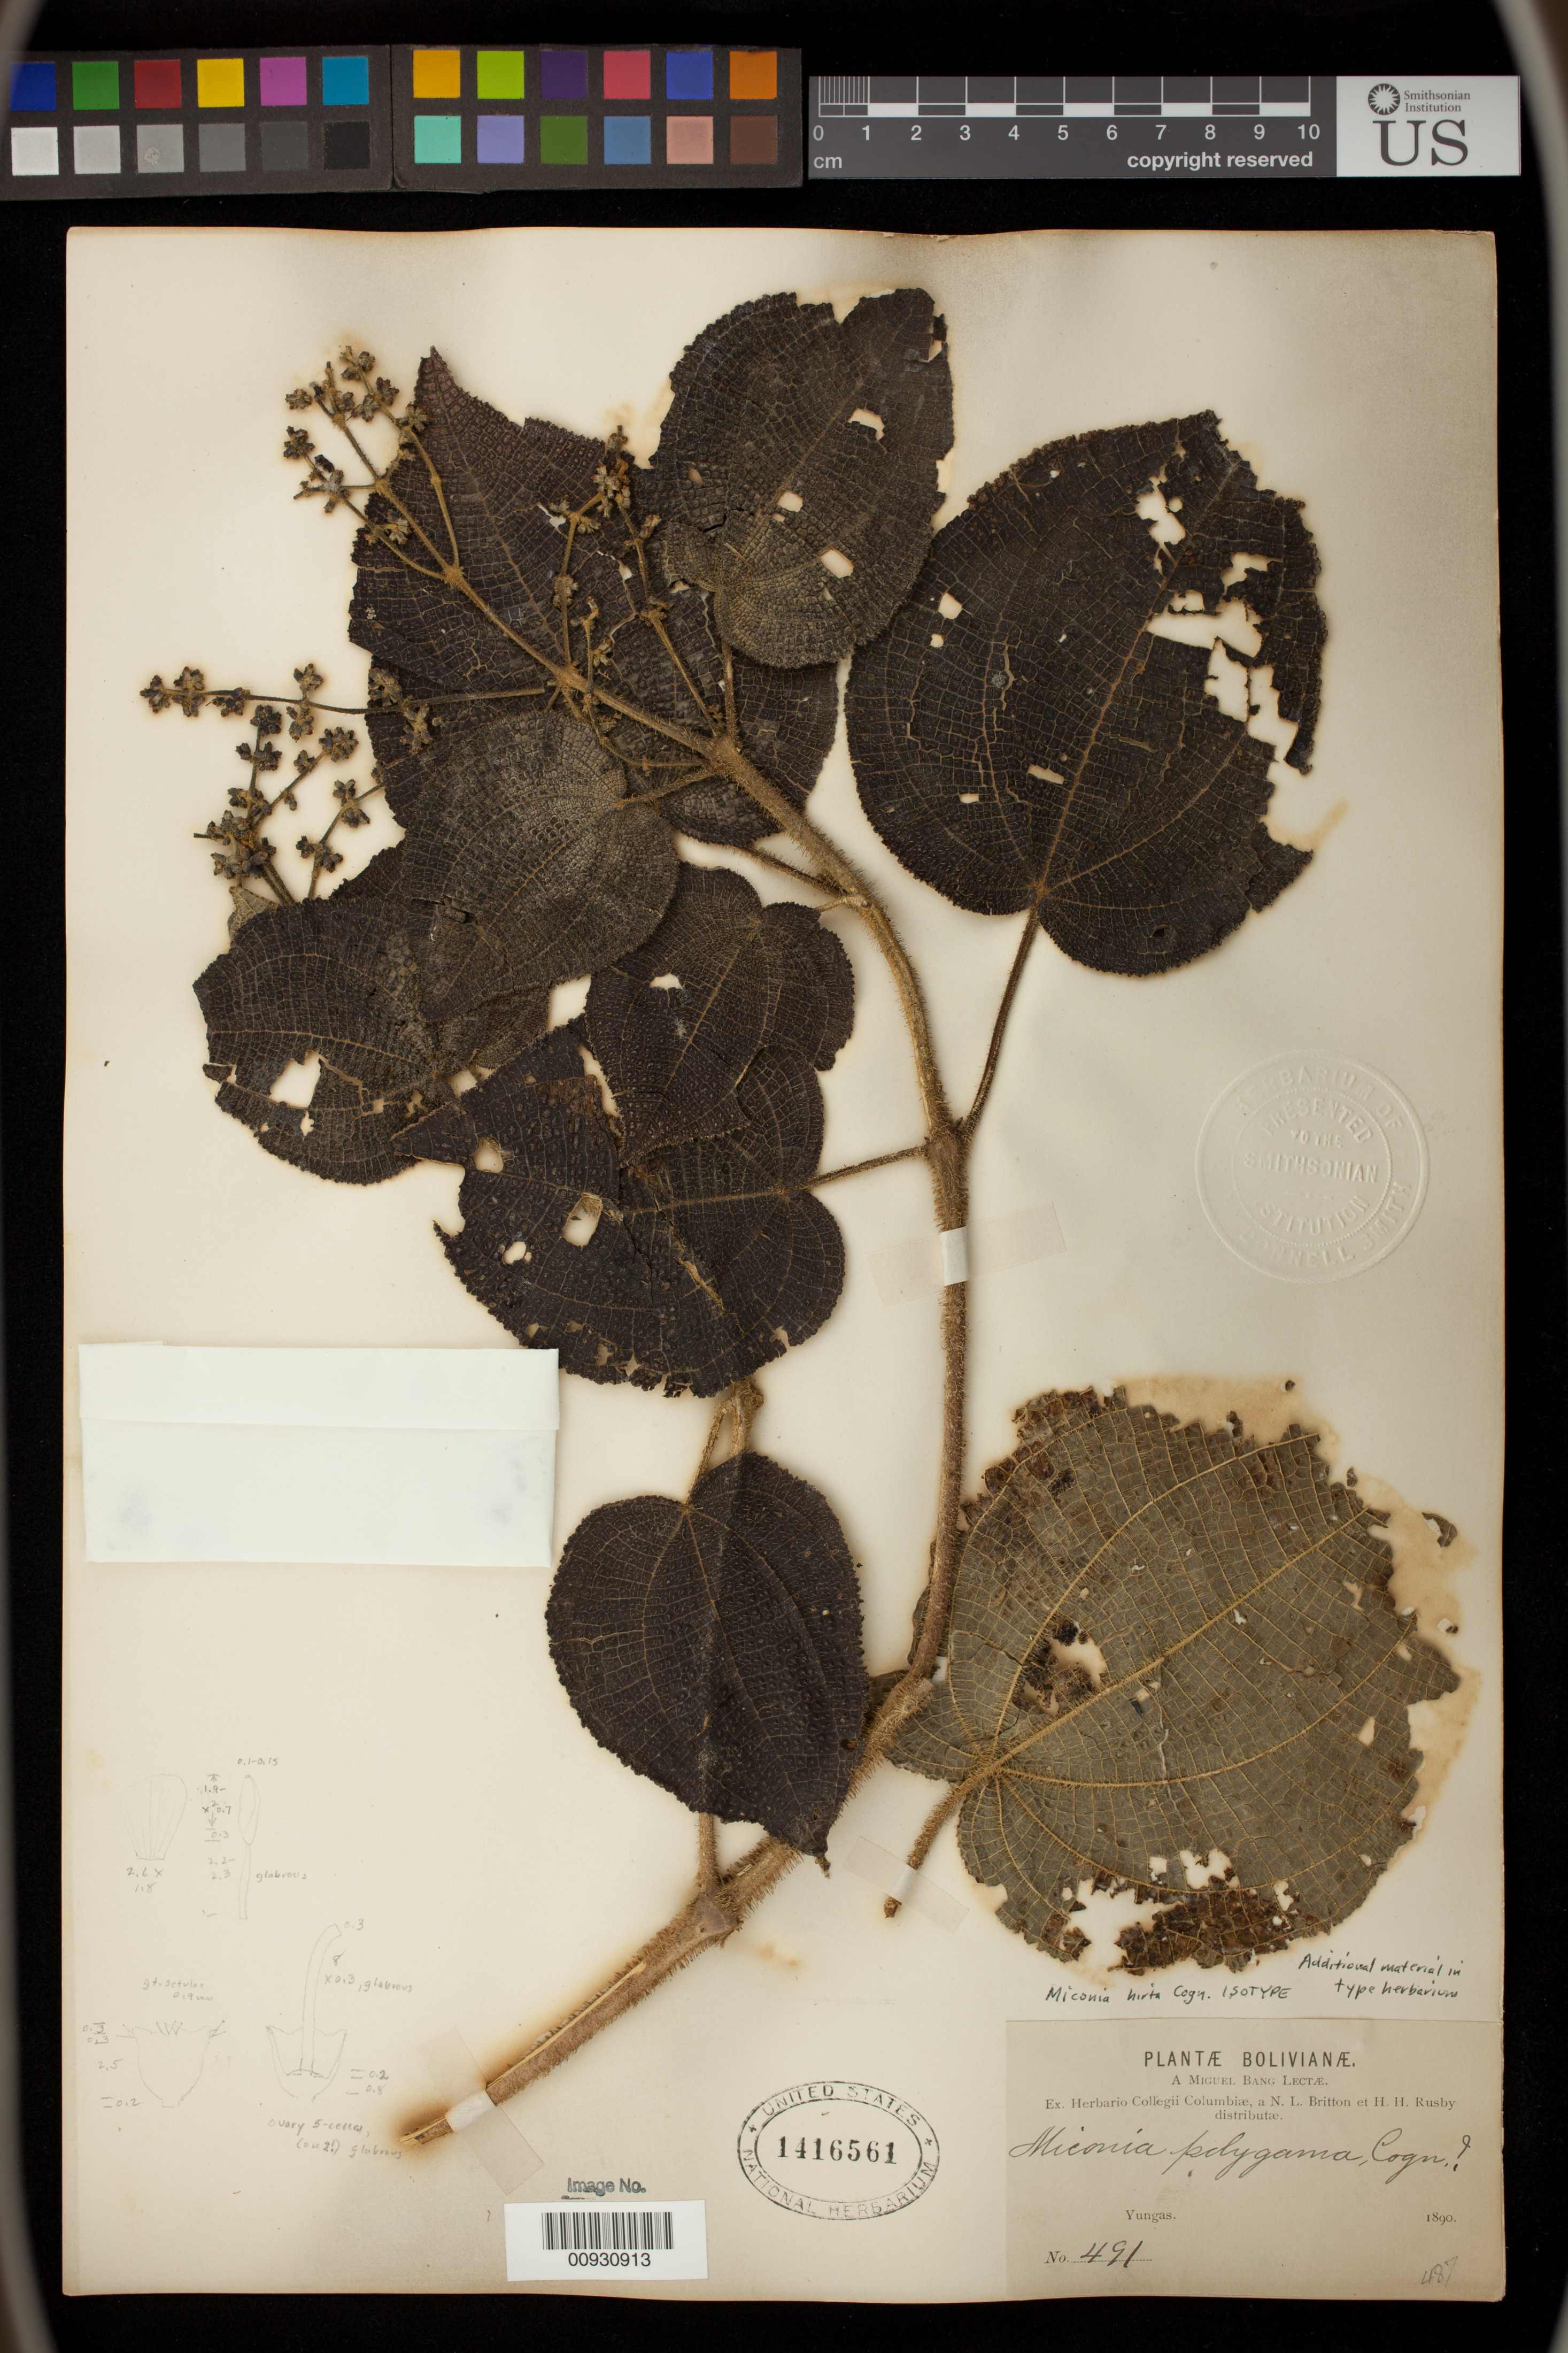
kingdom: Plantae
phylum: Tracheophyta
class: Magnoliopsida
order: Myrtales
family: Melastomataceae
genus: Miconia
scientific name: Miconia hirta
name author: Cogn.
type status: Isotype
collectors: M. Bang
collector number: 491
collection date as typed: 1890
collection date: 1890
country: Bolivia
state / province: La Paz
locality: Yungas.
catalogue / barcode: US 1416561